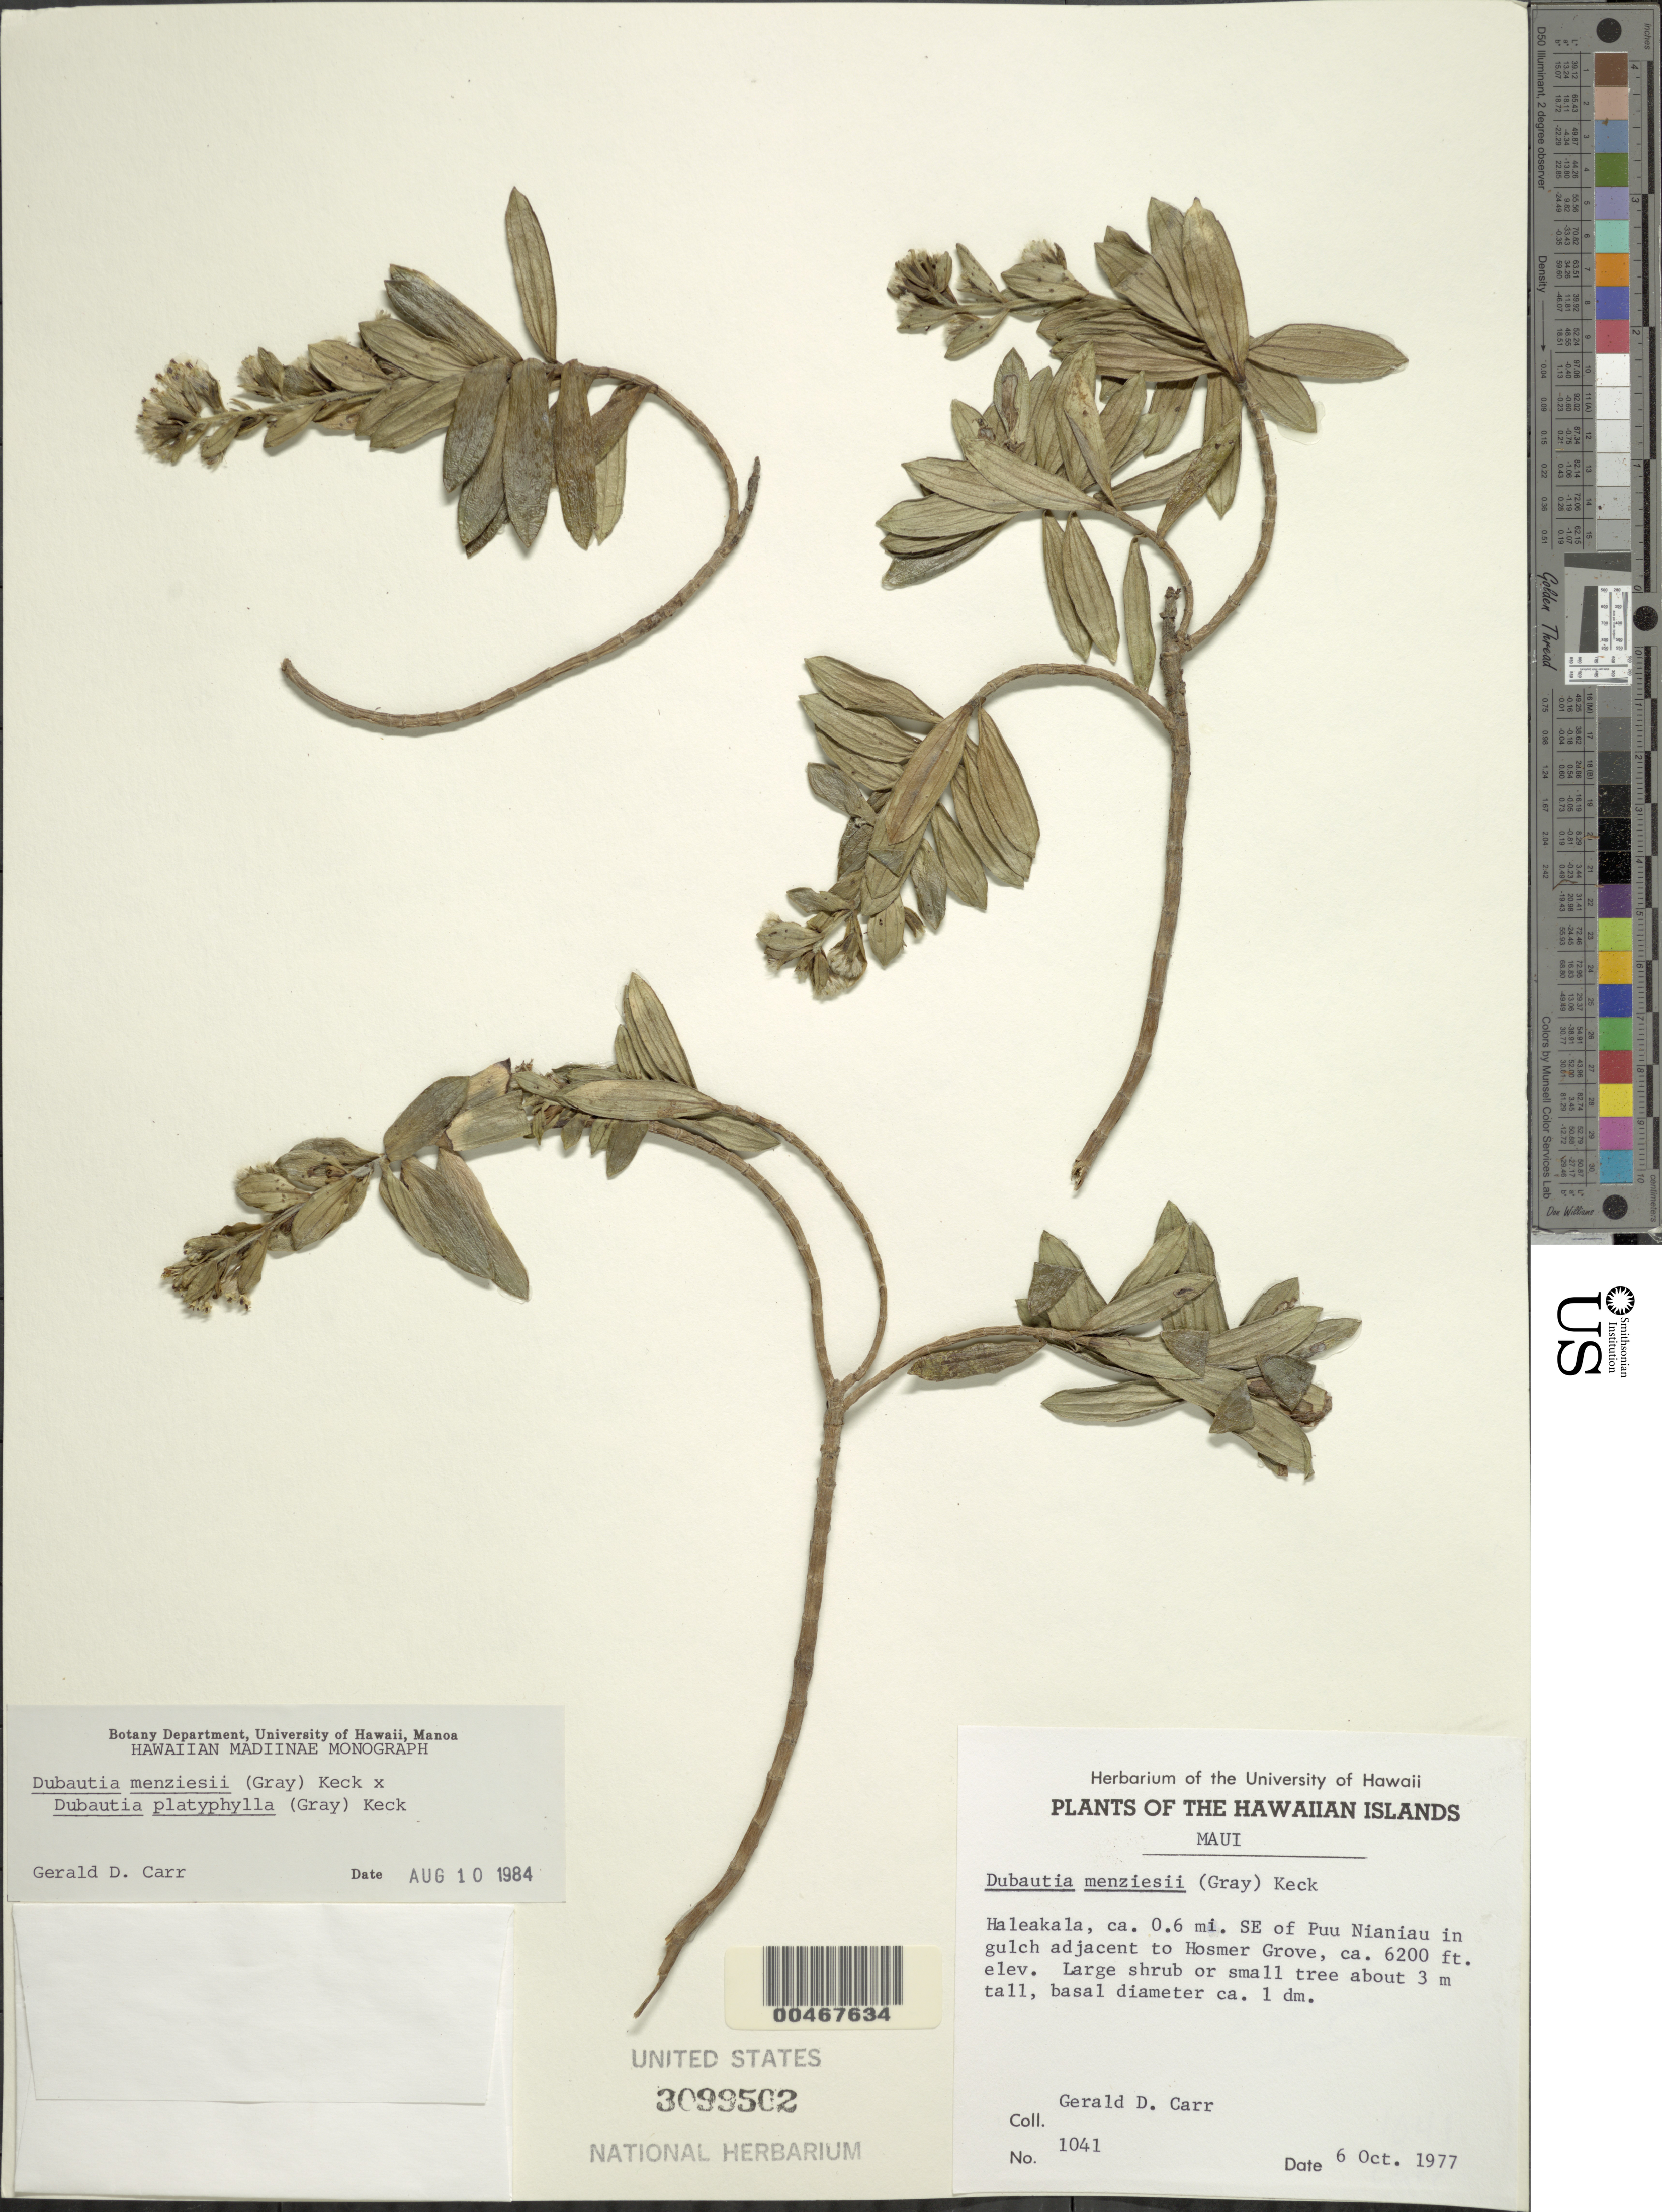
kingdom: Plantae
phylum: Tracheophyta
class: Magnoliopsida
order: Asterales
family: Asteraceae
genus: Dubautia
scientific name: Dubautia menziesii x D. platyphylla (A. Gray) D.D. Keck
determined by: Carr, G. D.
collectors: G. D. Carr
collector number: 1041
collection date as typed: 6 Oct 1977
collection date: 1977-10-06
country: United States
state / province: Hawaii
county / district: Maui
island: Maui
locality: Haleakala, ca. 0.6 mi SE of Puu Nianiau in gulch adjacent to Hosmer Grove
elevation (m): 1890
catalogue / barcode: US 3099502